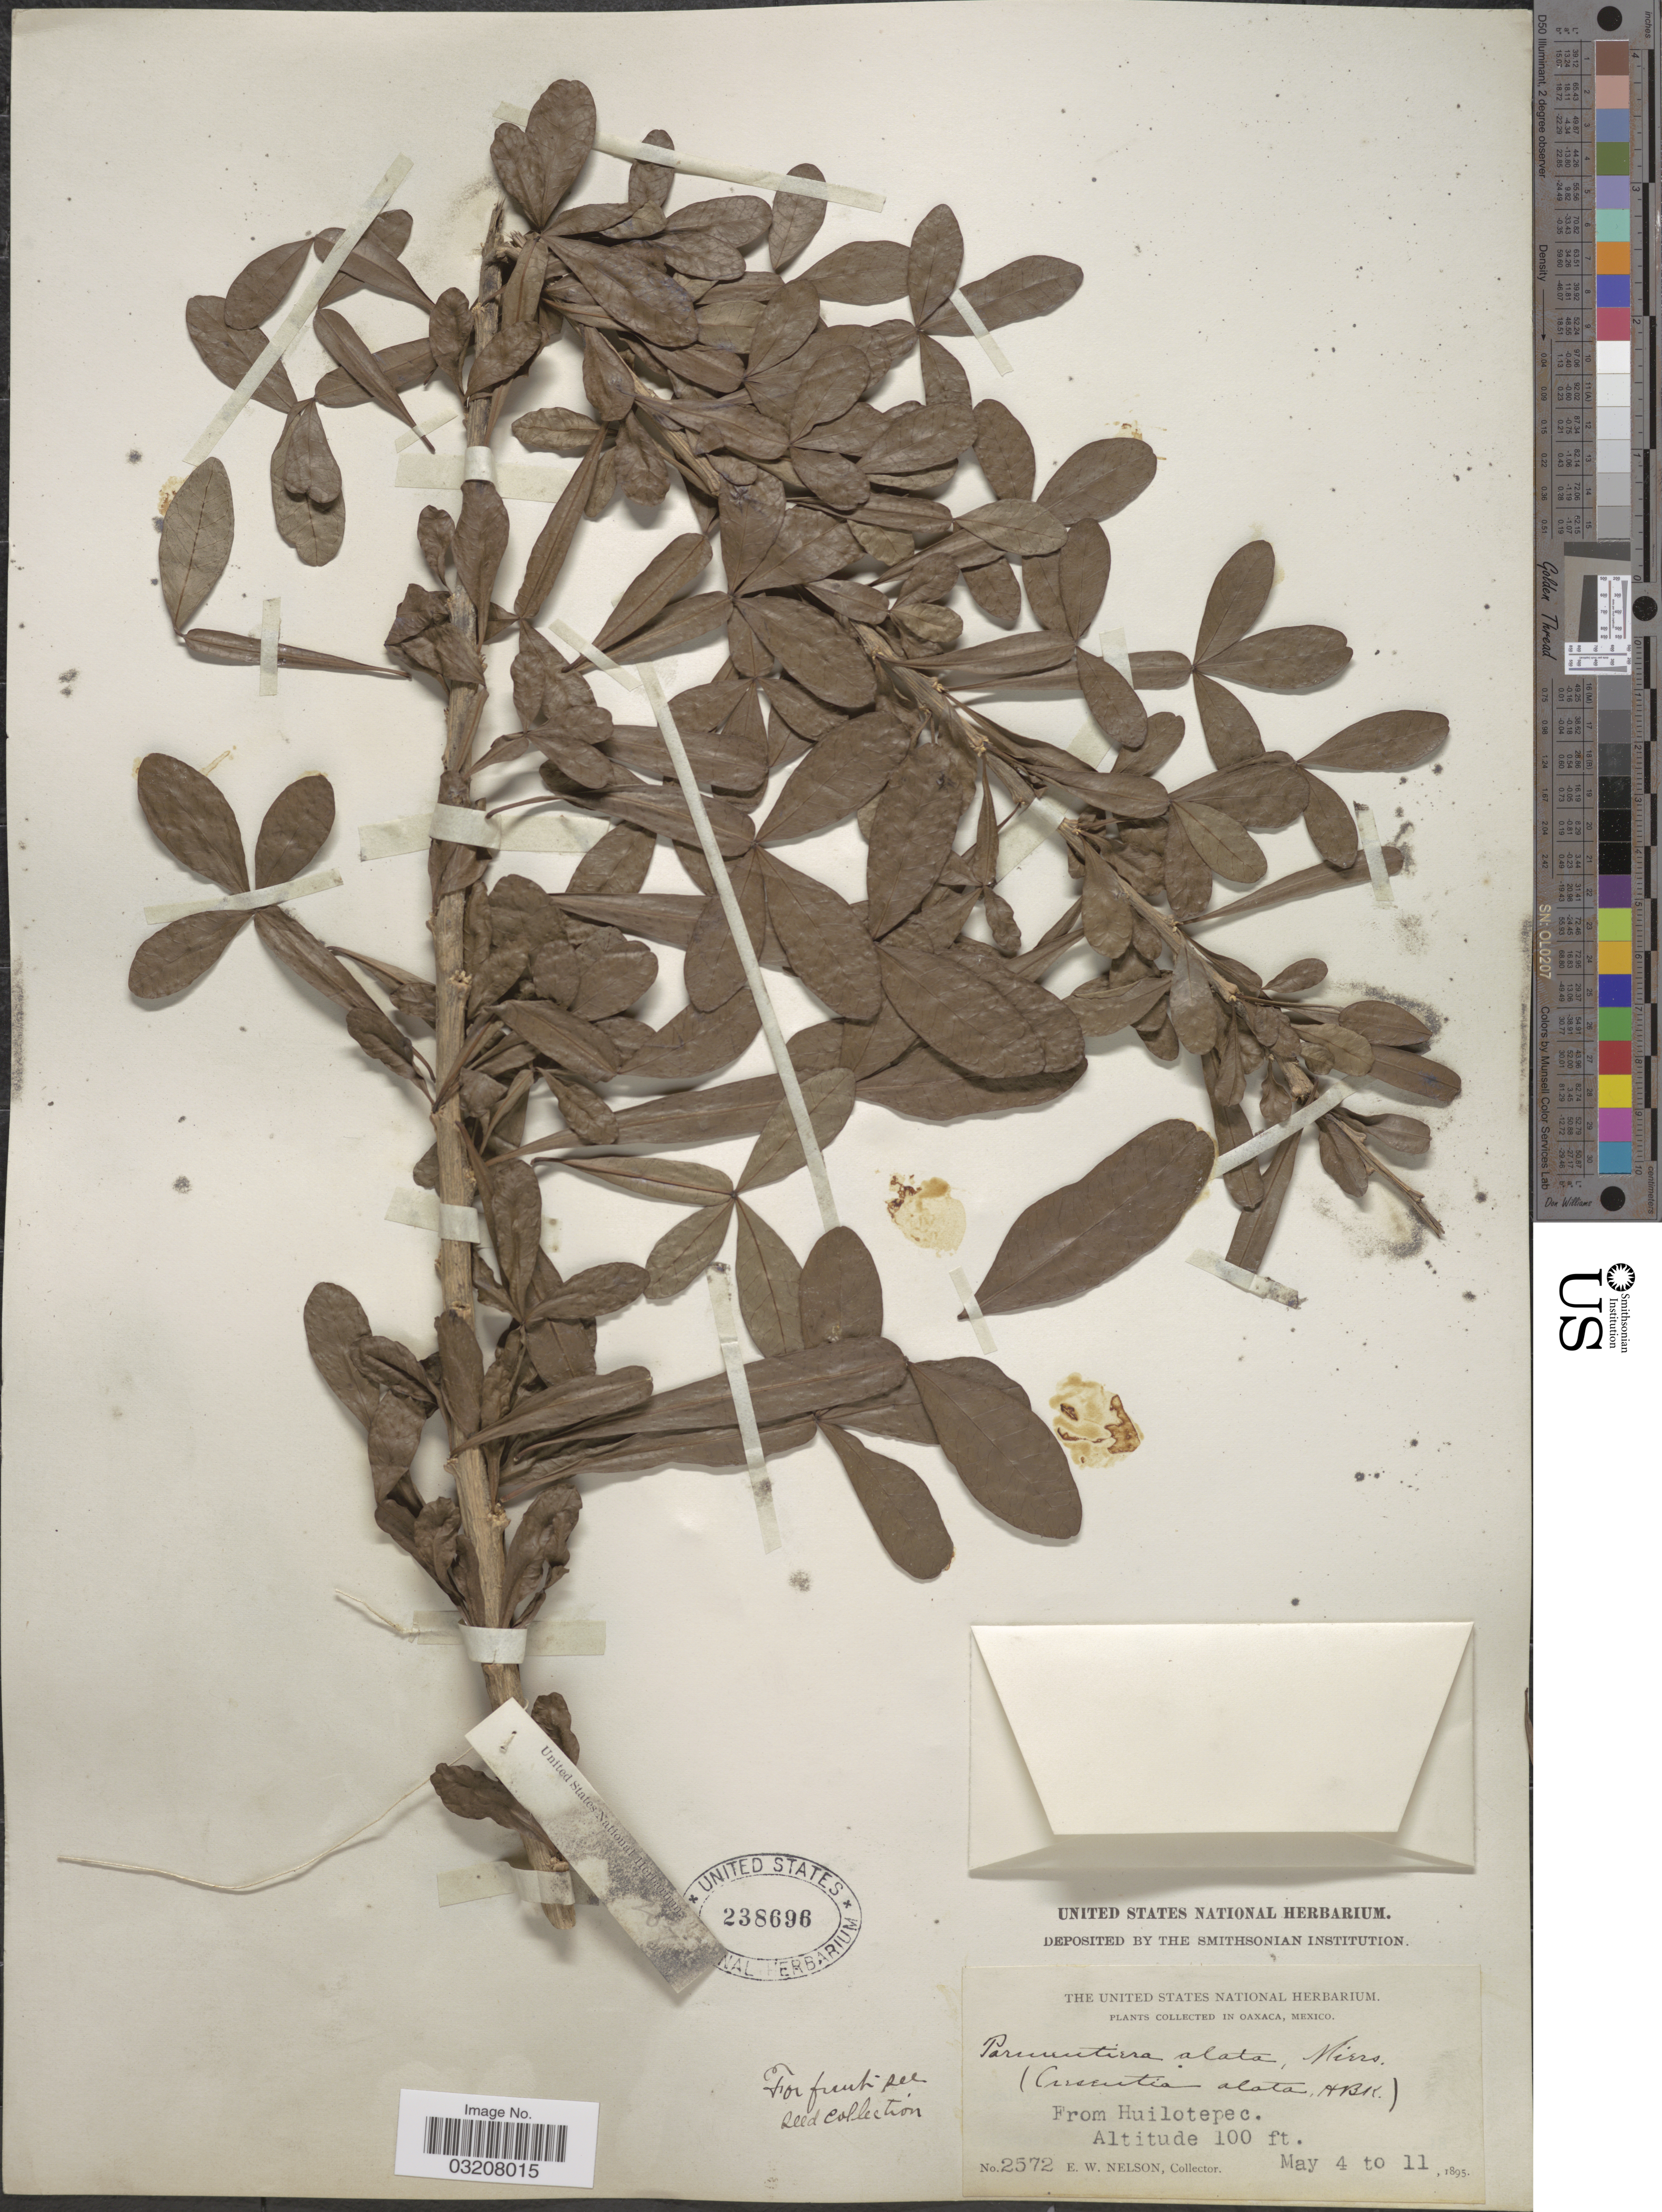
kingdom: Plantae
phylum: Tracheophyta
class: Magnoliopsida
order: Lamiales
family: Bignoniaceae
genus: Crescentia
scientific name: Crescentia alata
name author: Kunth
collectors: E. W. Nelson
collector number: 2572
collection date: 1895-05-04/1895-05-11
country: Mexico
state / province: Oaxaca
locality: From Huilotepec.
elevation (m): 30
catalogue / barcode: US 238696